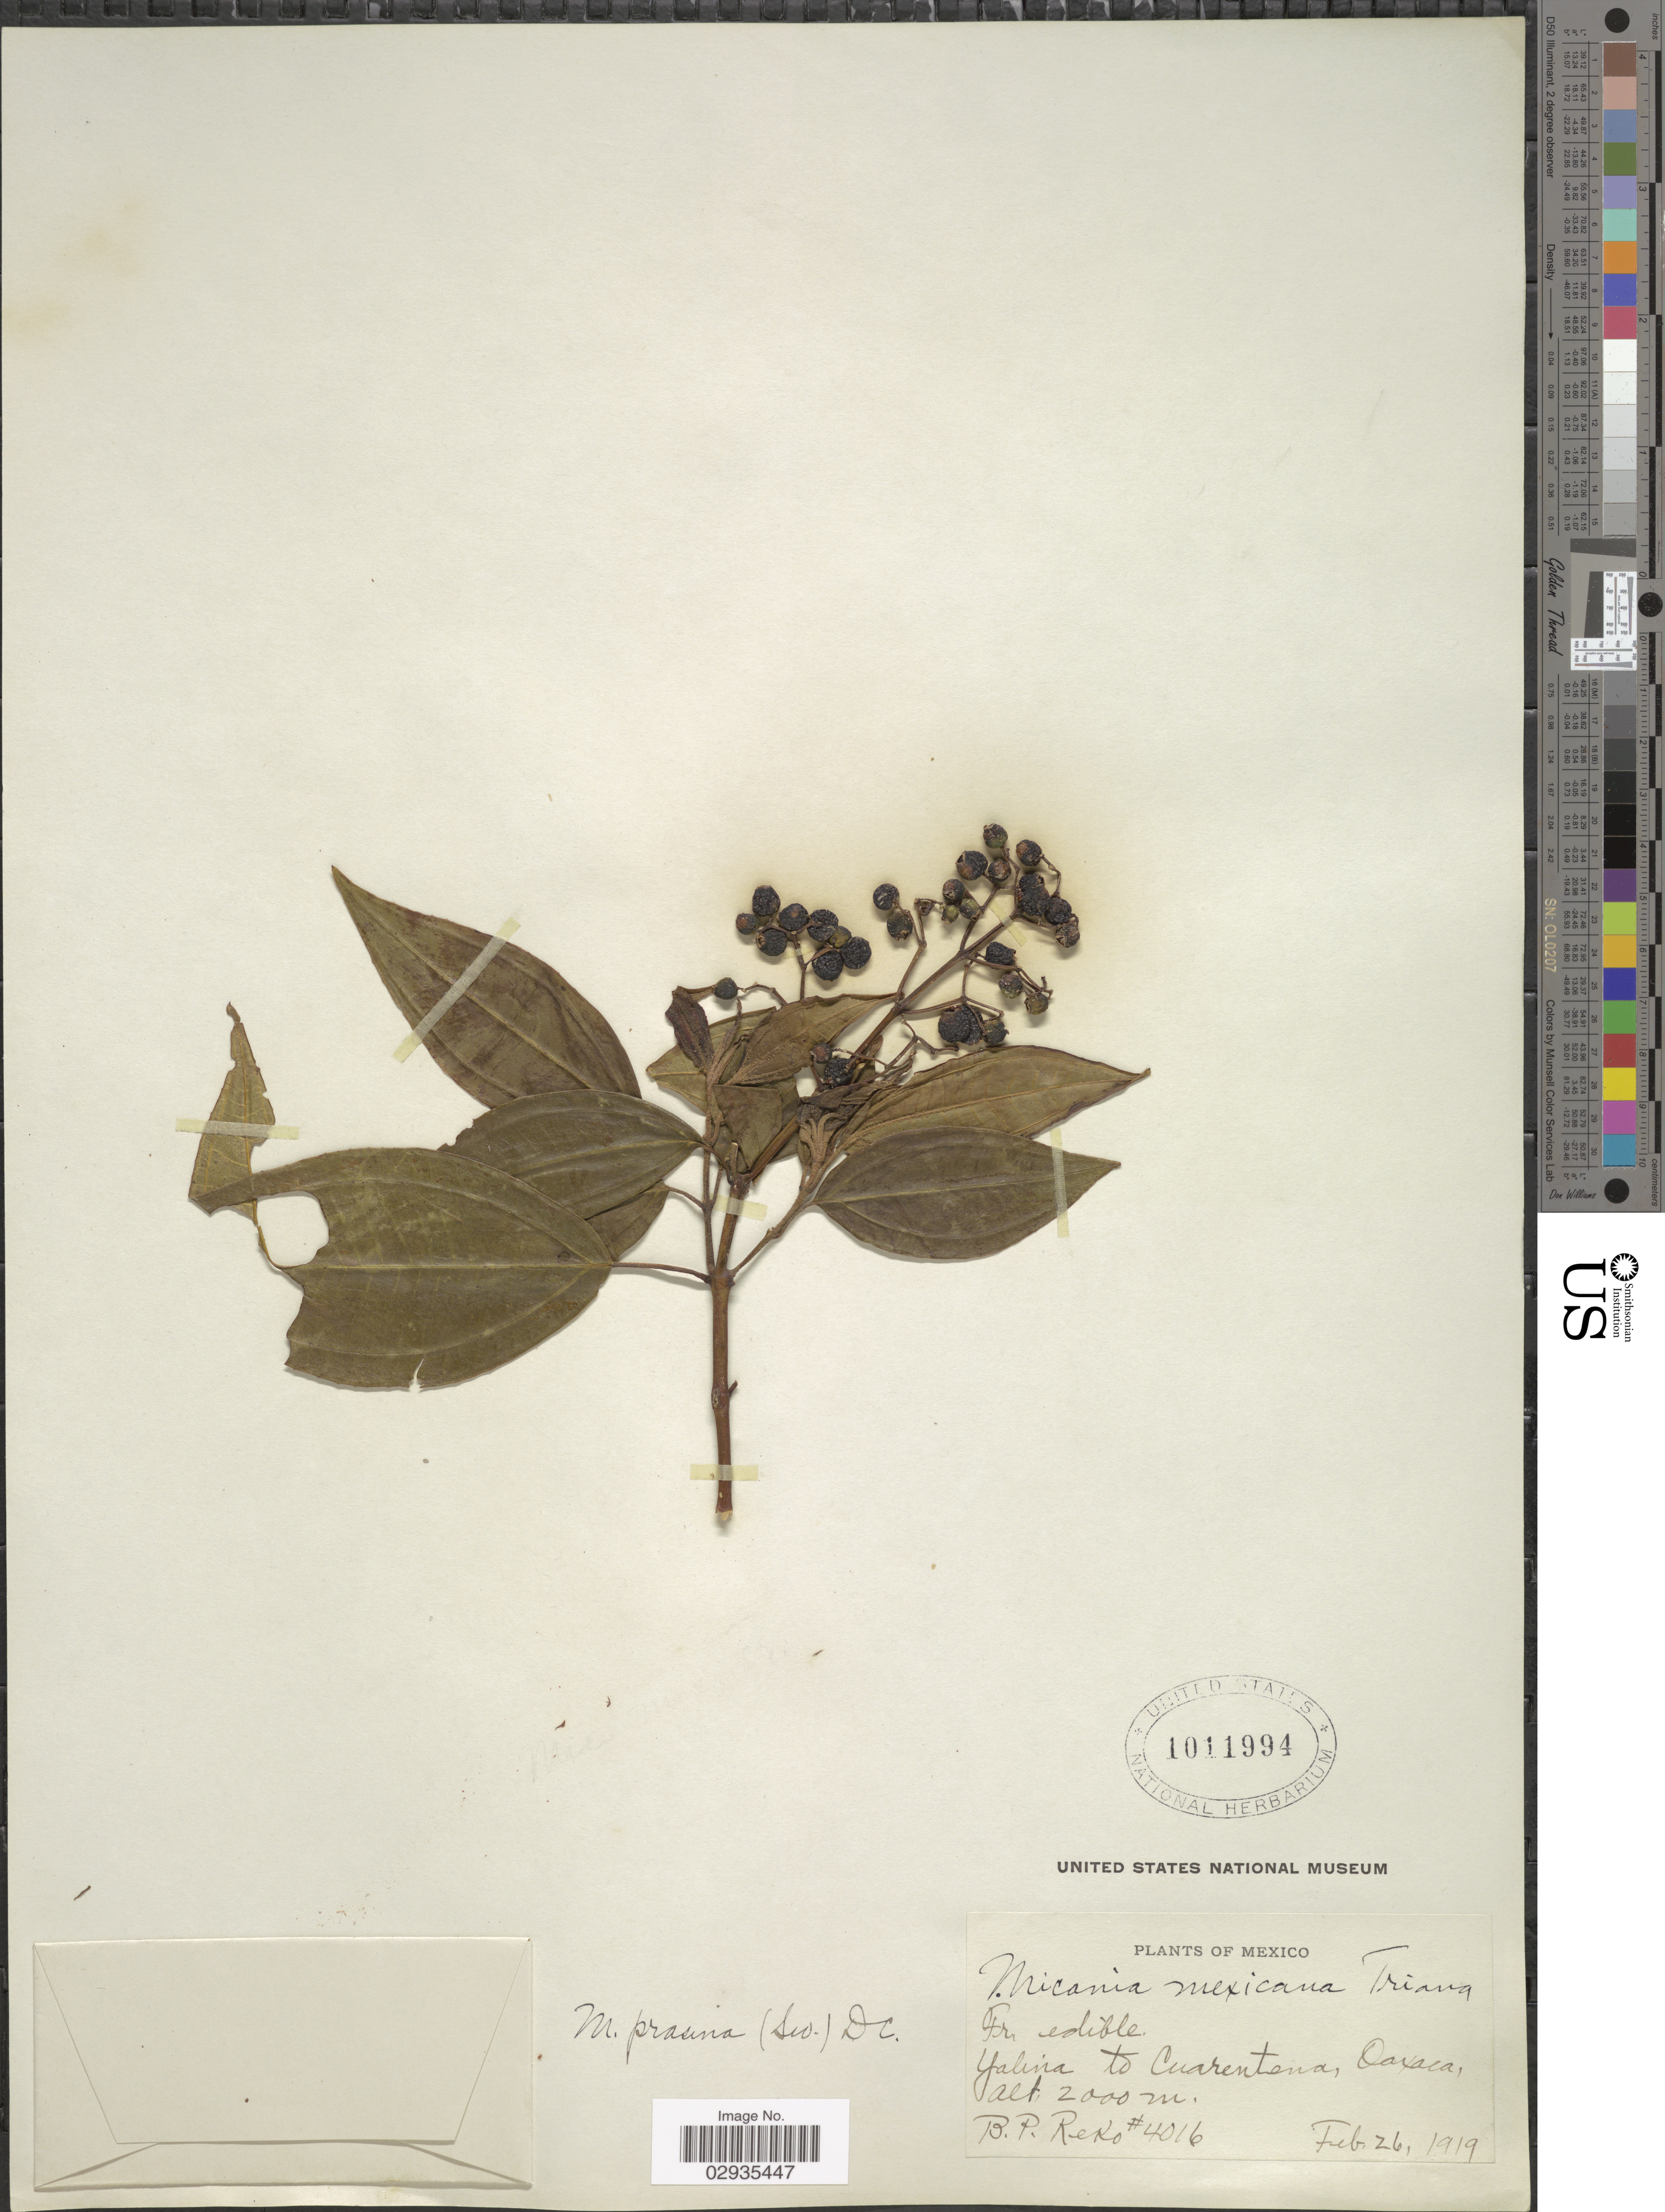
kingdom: Plantae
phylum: Tracheophyta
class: Magnoliopsida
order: Myrtales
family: Melastomataceae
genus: Miconia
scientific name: Miconia prasina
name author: (Sw.) DC.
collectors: B. P. Reko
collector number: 4016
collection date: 1919-02-26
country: Mexico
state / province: Oaxaca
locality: Yalina to Cuarentena.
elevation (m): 2000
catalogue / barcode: US 1011994